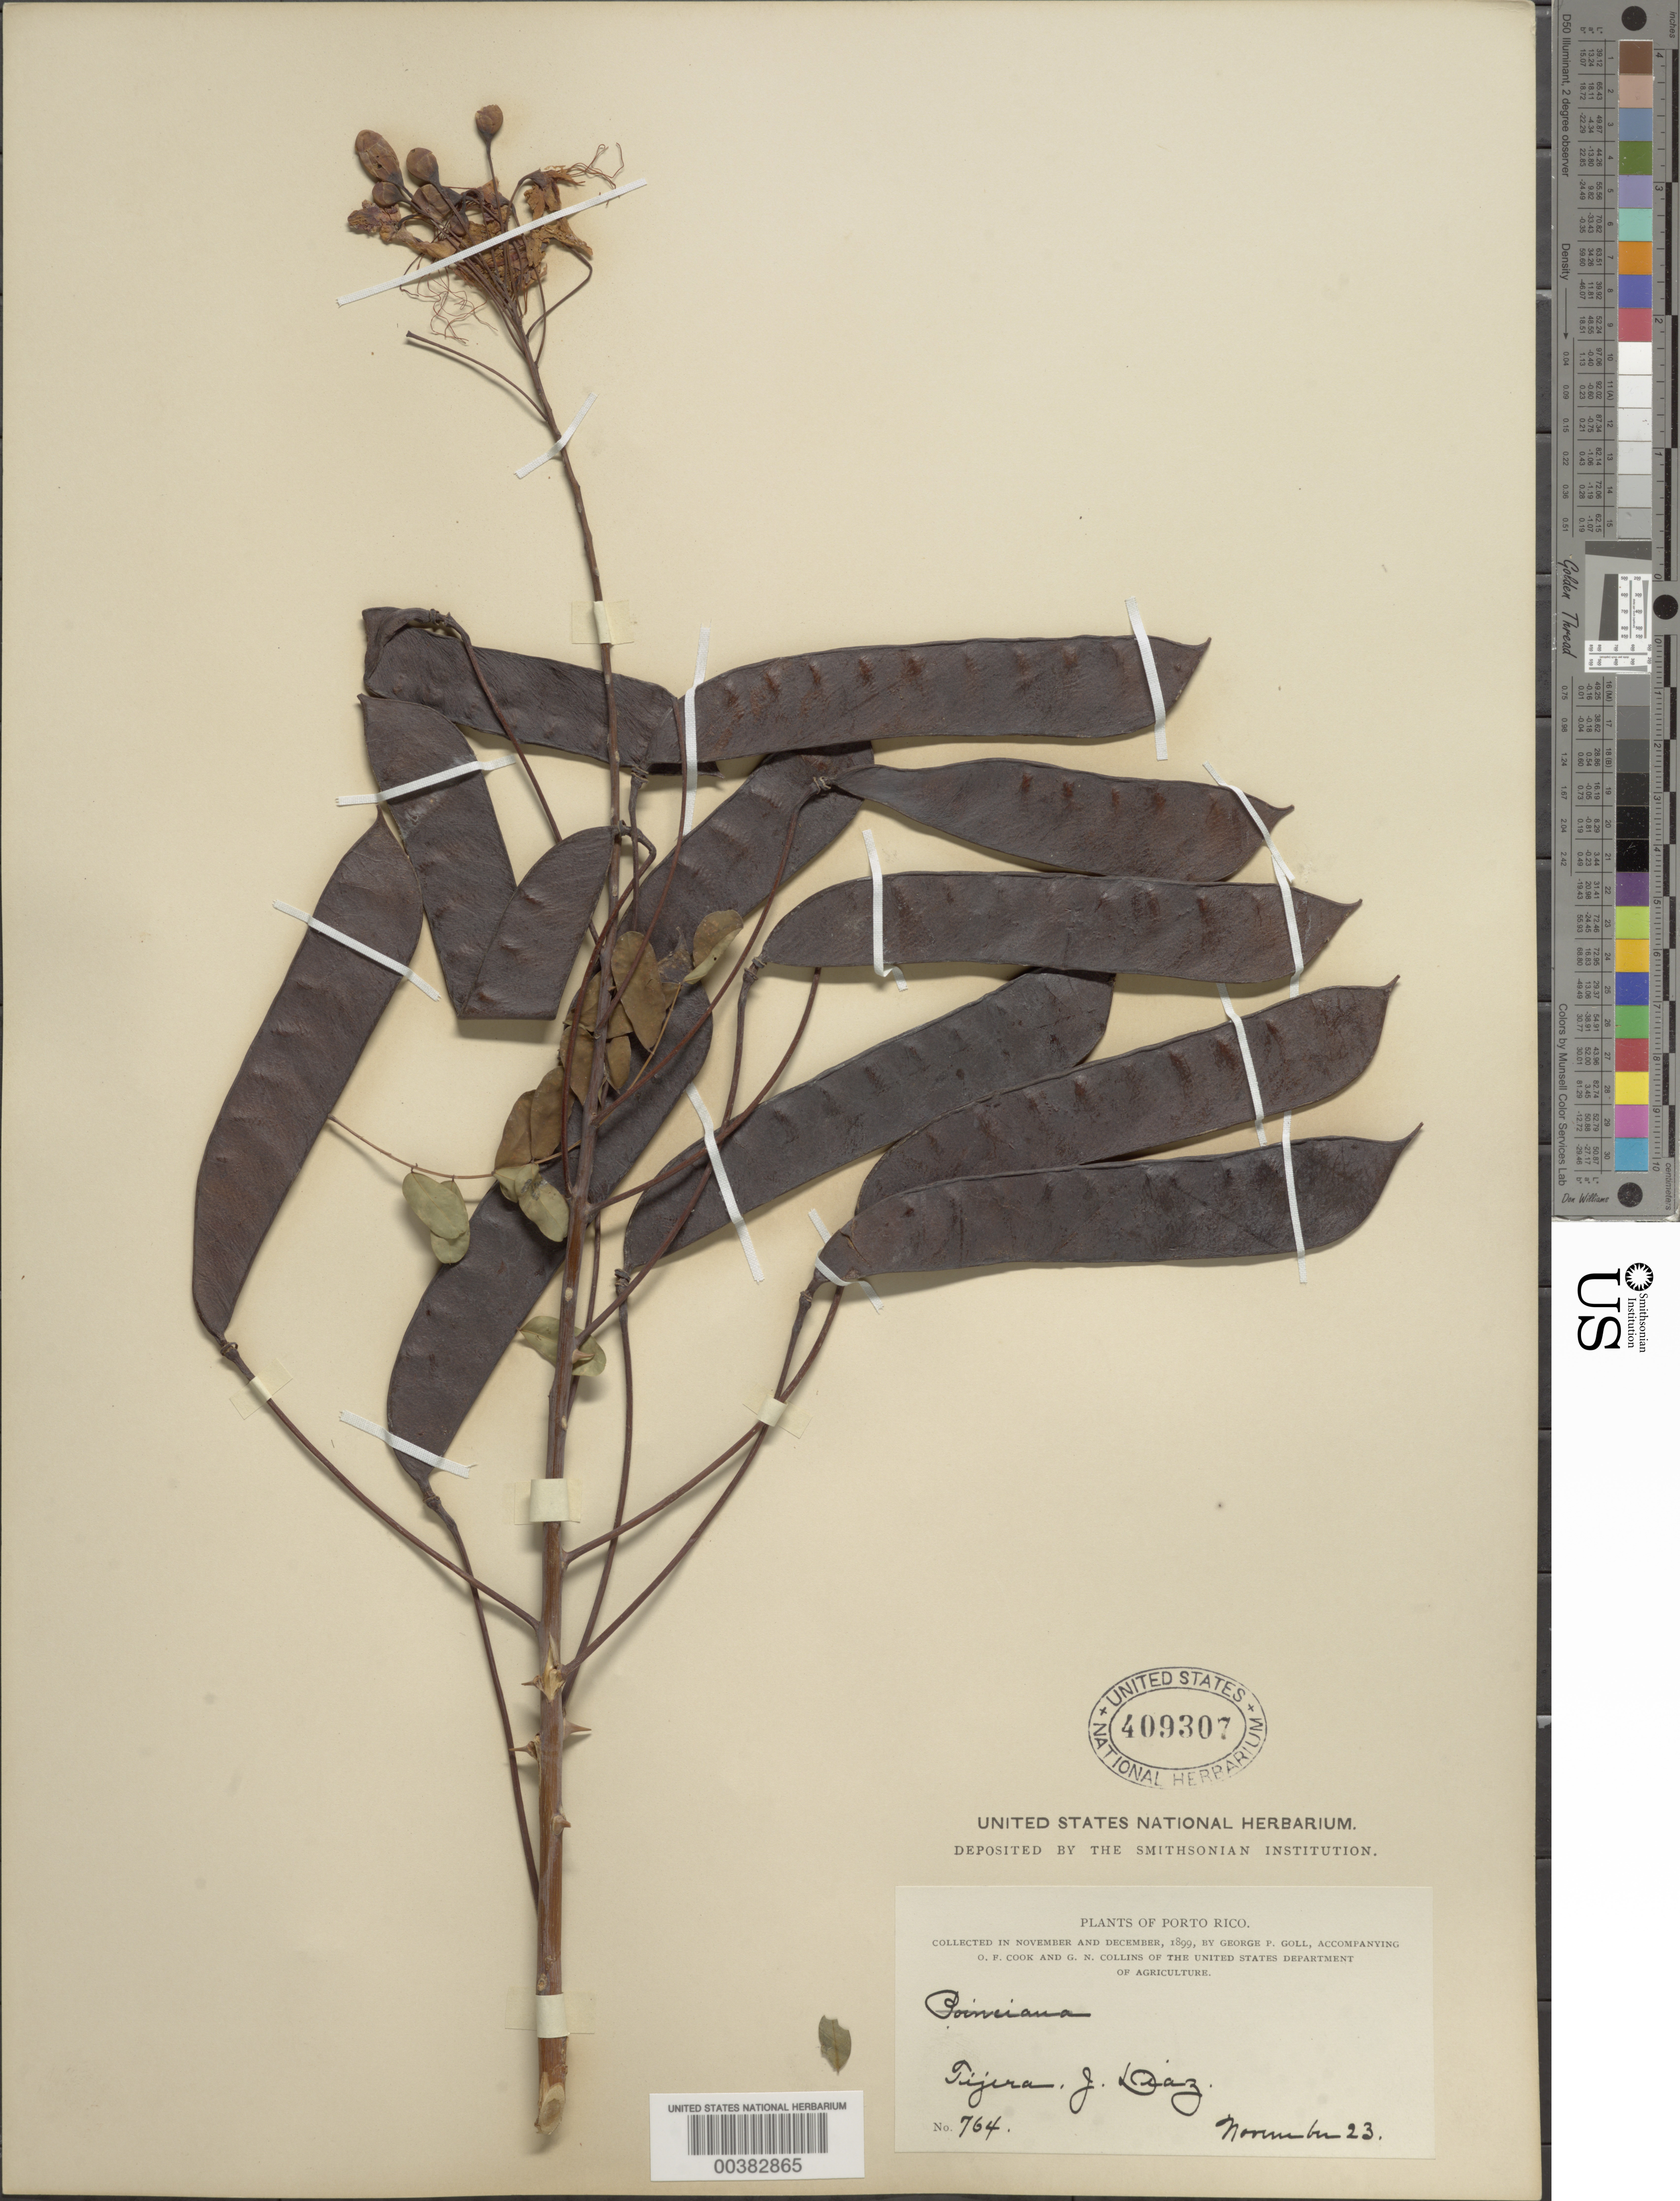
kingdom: Plantae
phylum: Tracheophyta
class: Magnoliopsida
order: Fabales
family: Fabaceae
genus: Caesalpinia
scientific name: Caesalpinia pulcherrima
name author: (L.) Sw.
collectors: G. P. Goll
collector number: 764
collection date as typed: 23 Nov 1899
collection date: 1899-11-23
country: Puerto Rico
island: Greater Antilles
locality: Tijera, juana diaz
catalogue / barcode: US 409307